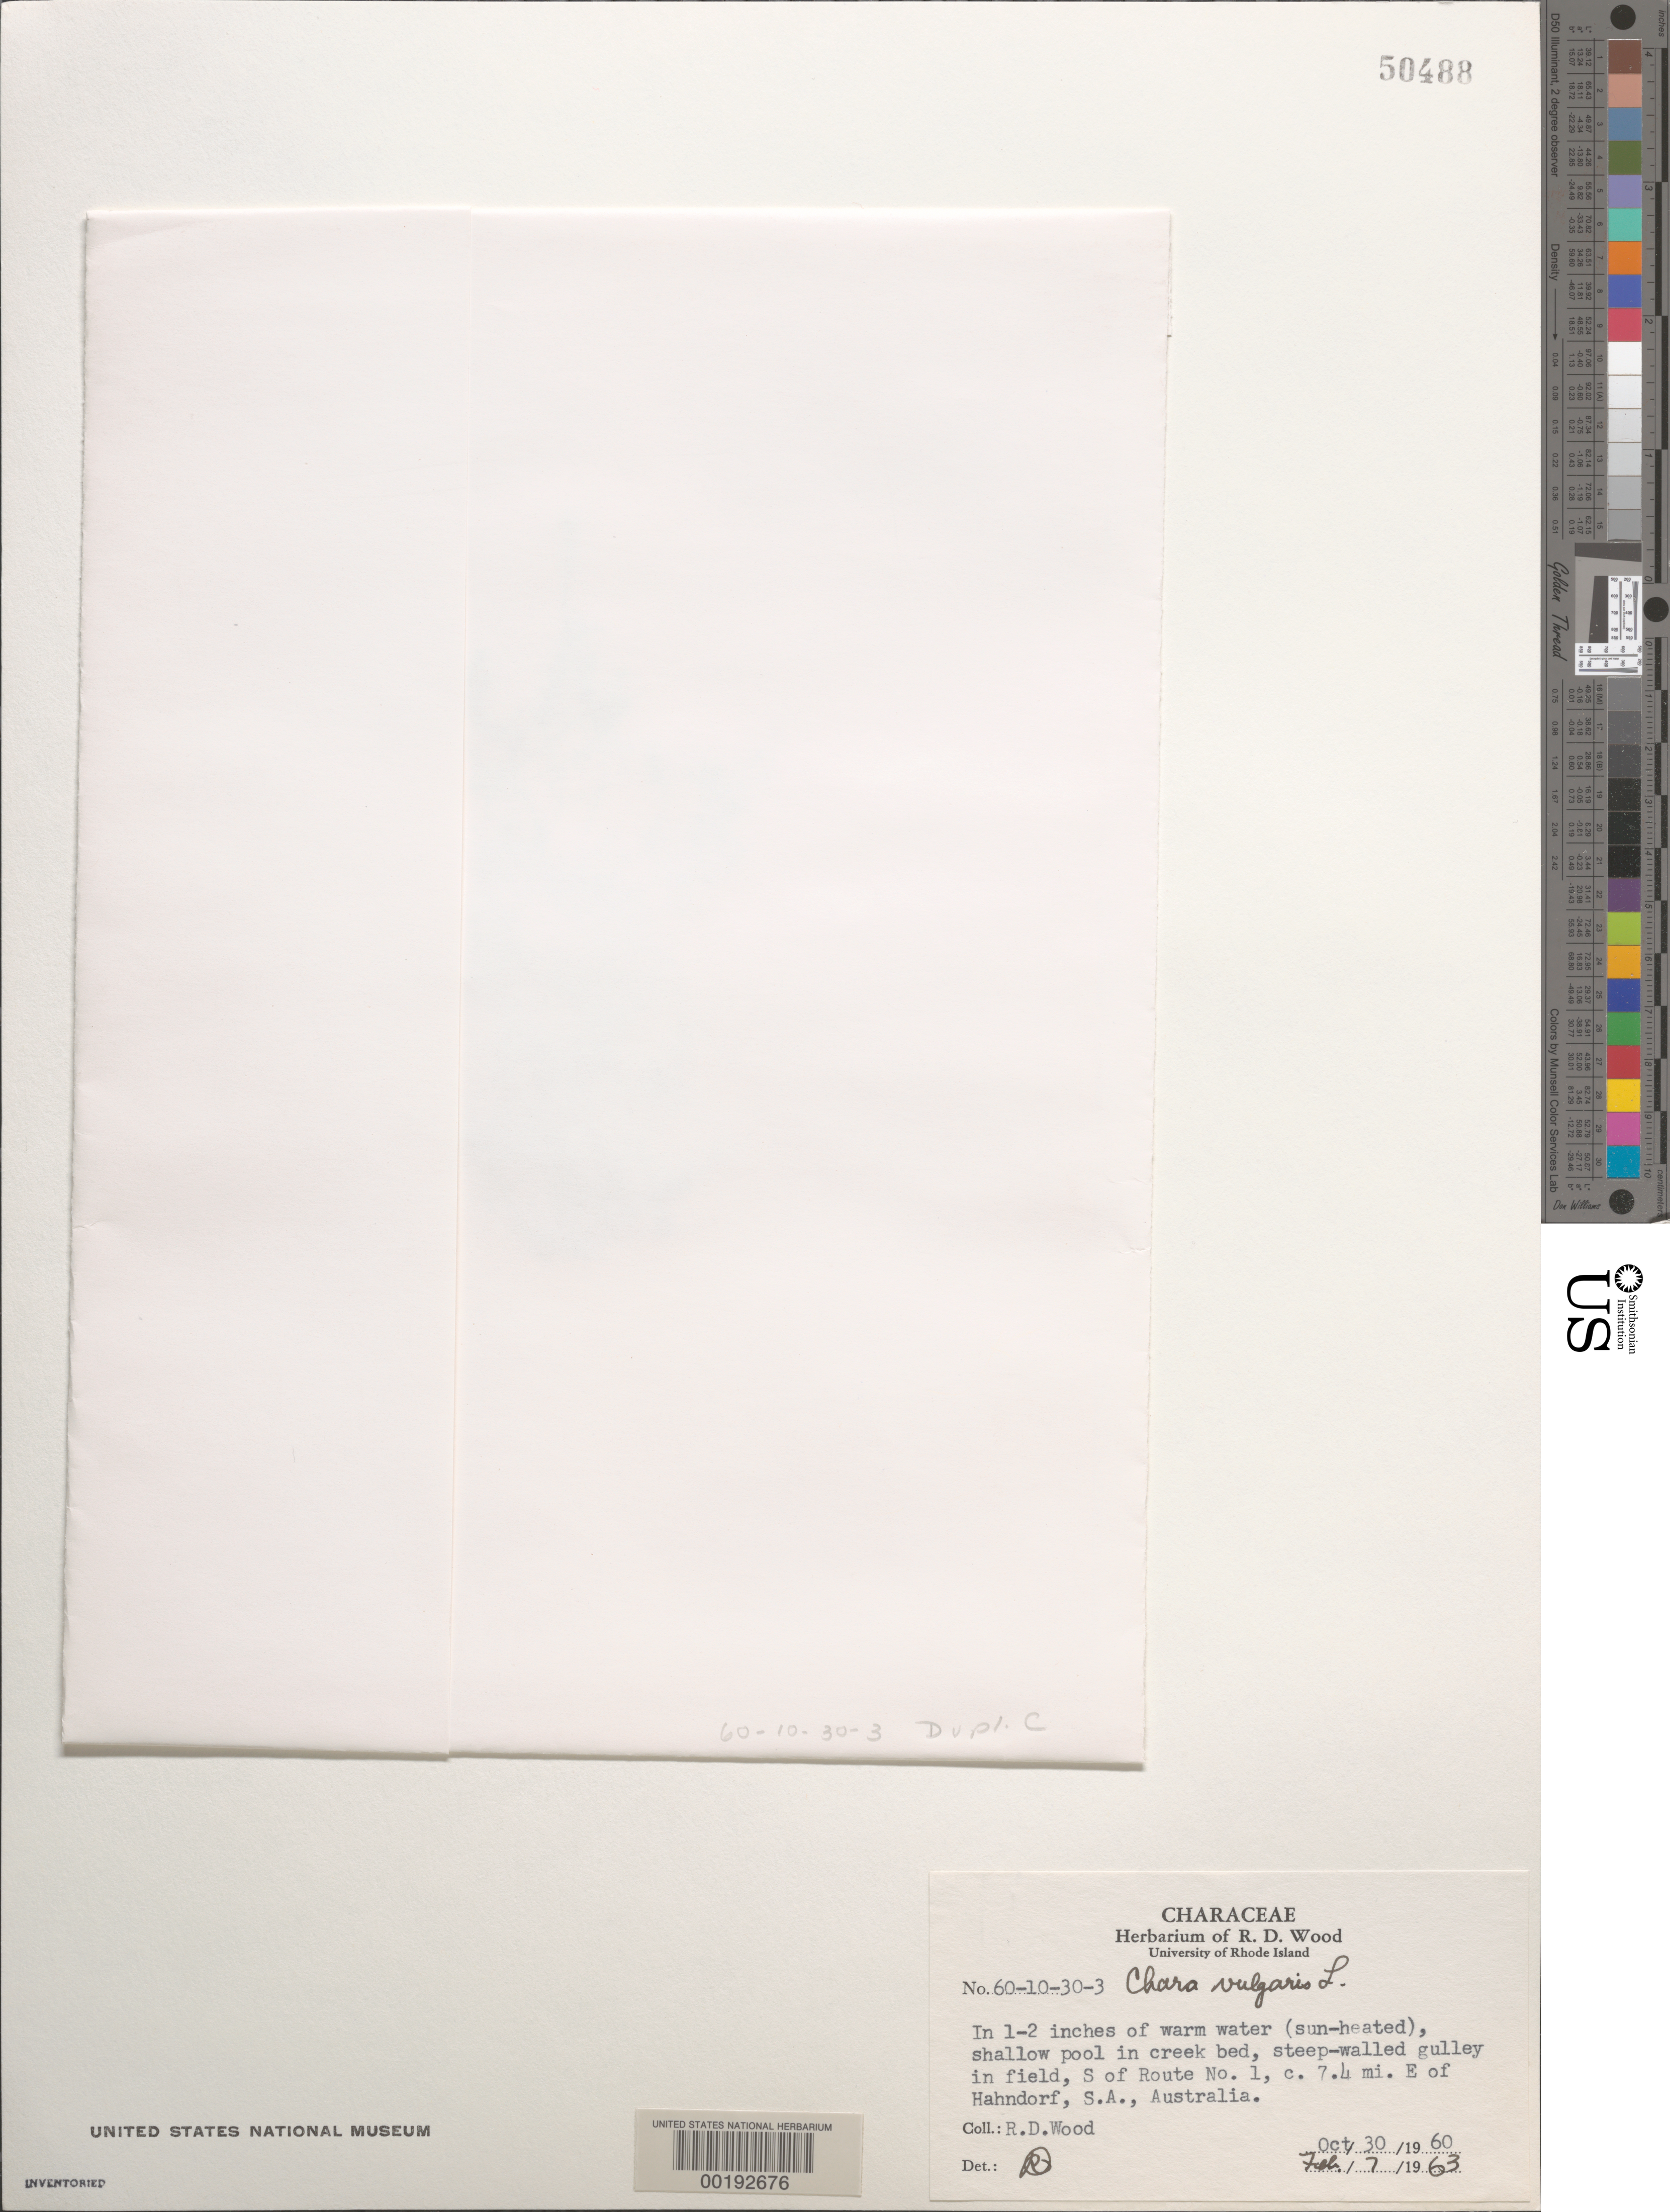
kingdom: Plantae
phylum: Charophyta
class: Charophyceae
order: Charales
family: Characeae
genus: Chara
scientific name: Chara vulgaris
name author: L.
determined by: Wood, R. D.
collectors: R. Wood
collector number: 60-10-30-3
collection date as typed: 30 Oct 1960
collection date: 1960-10-30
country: Australia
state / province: South Australia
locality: South of route 1, ca. 7.4 miles east of hahndorf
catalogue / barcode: US 50488